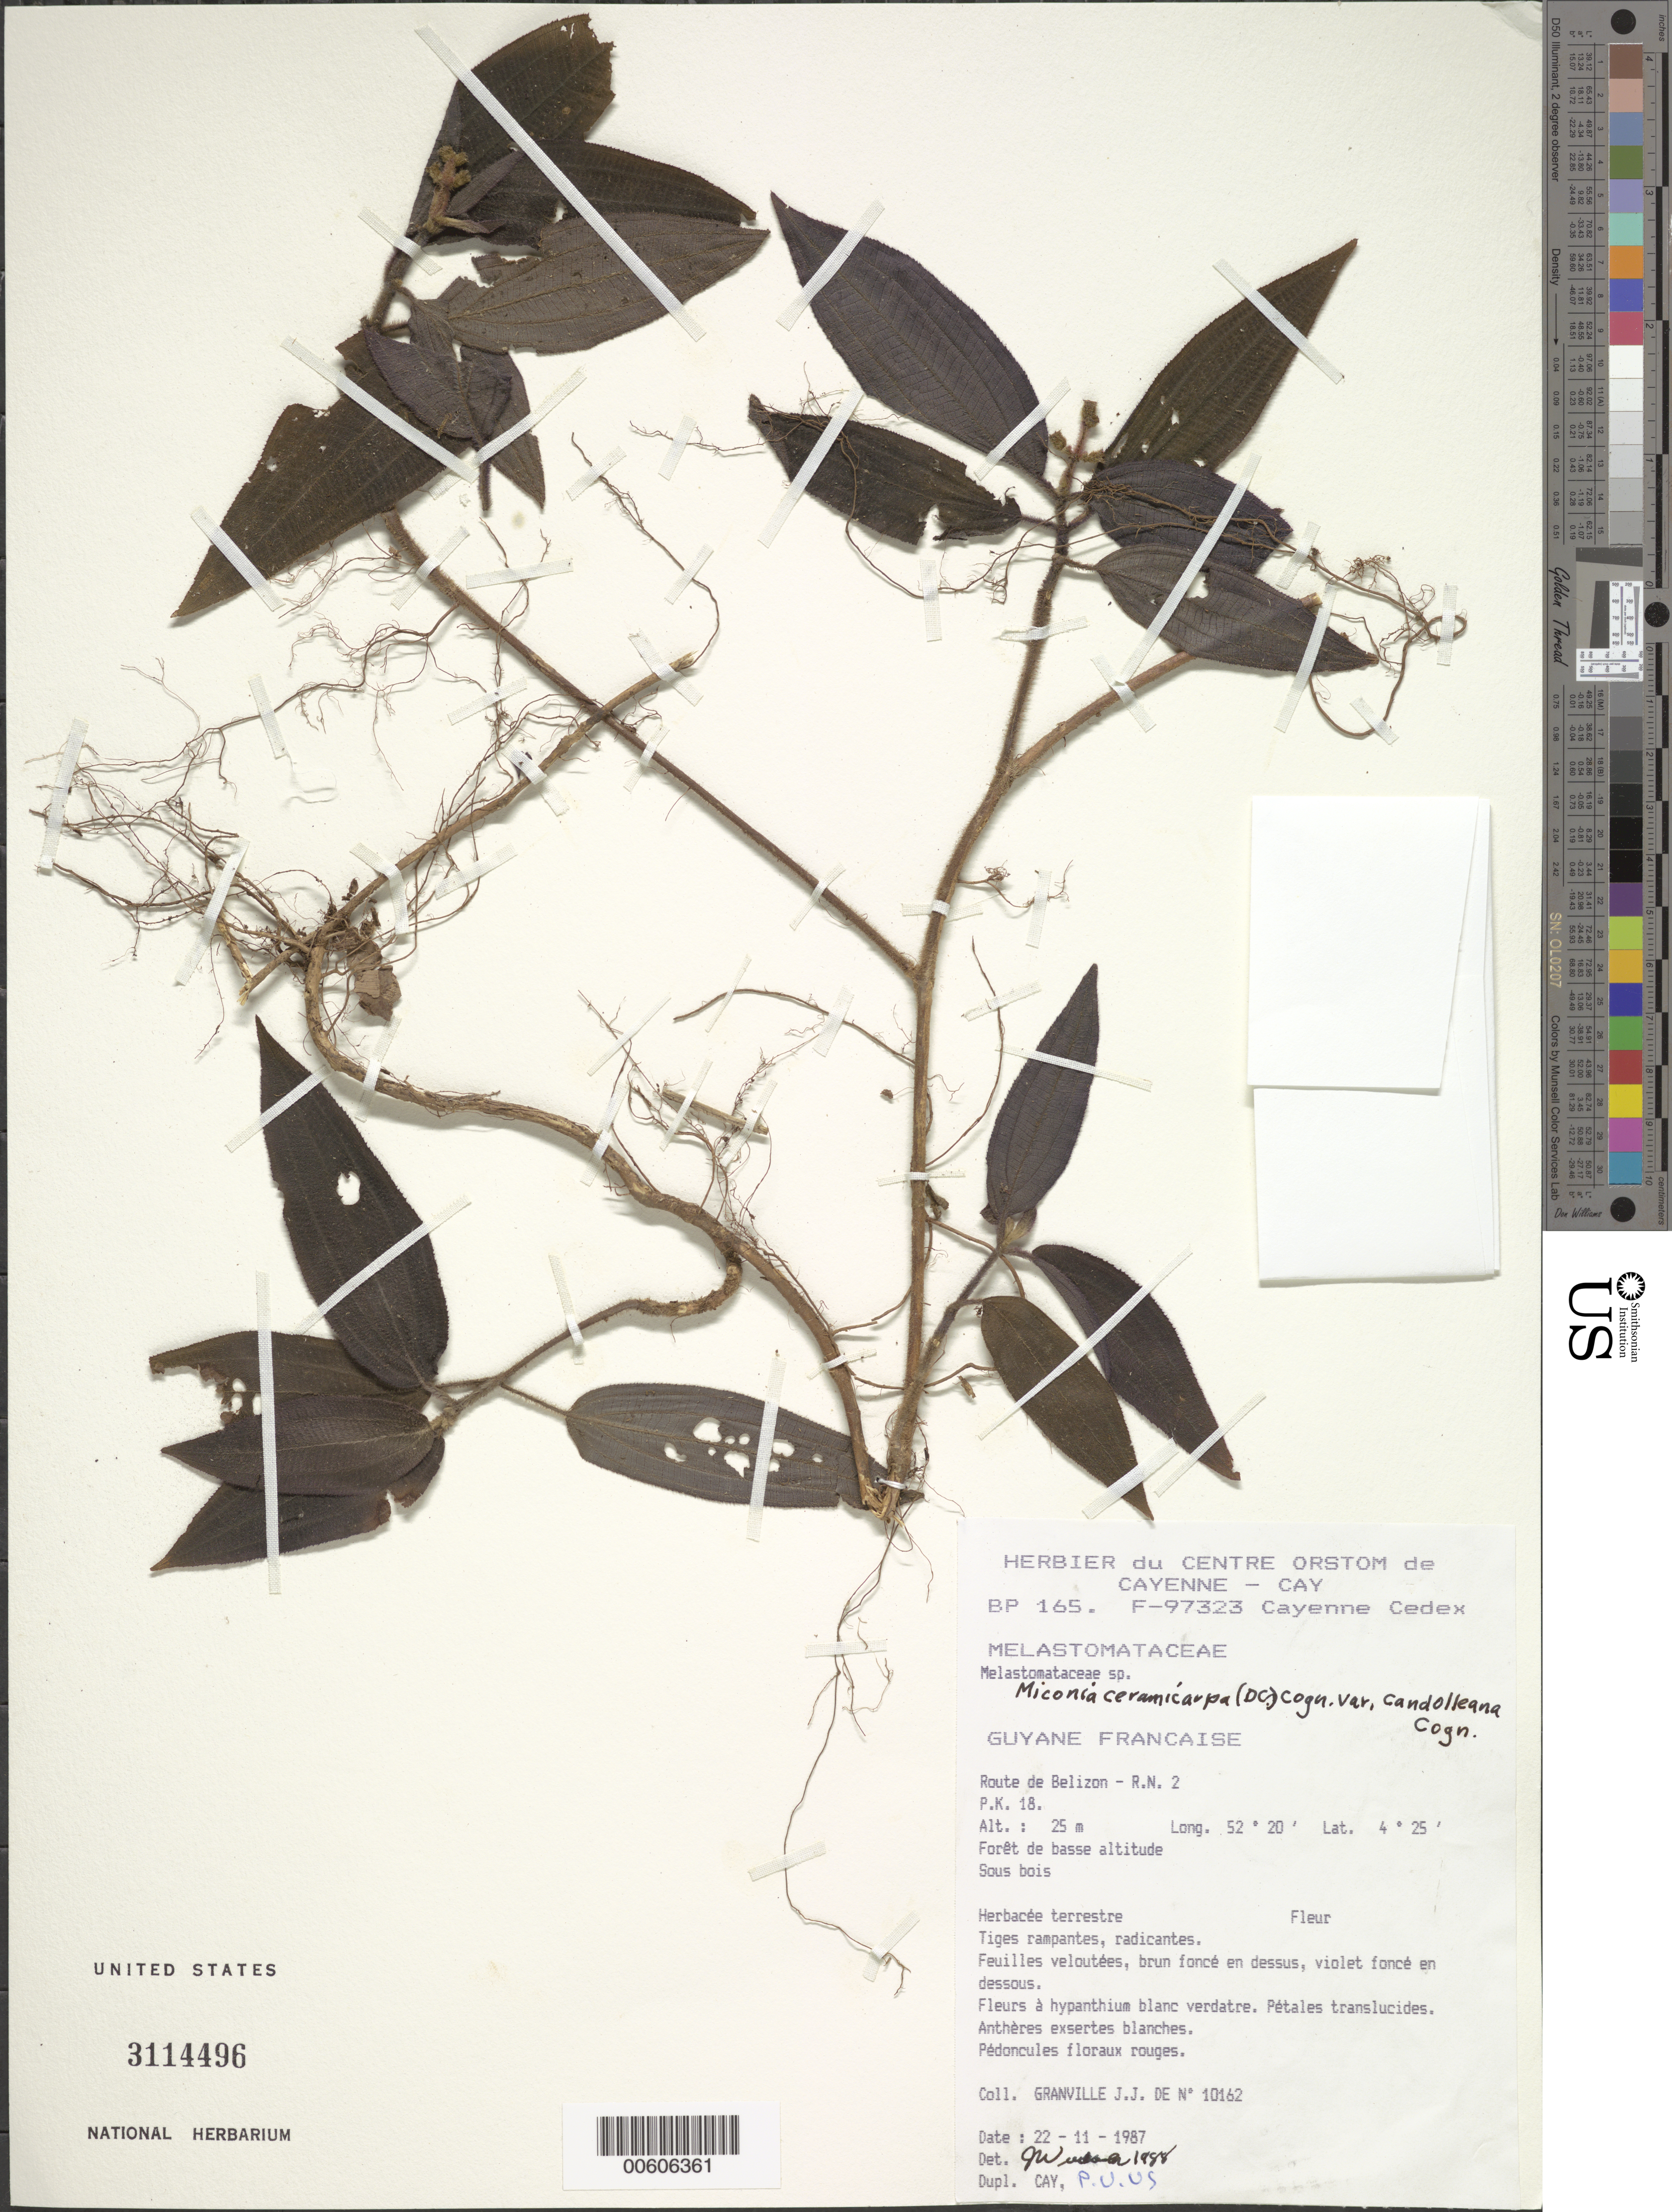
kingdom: Plantae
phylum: Tracheophyta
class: Magnoliopsida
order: Myrtales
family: Melastomataceae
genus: Miconia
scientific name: Miconia ceramicarpa var. candolleana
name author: Cogn.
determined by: Wurdack, John J., (US), US (UNITED STATES)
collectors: J.-J. de Granville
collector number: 10162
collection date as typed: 22-Nov-87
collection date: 1987-11-22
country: French Guiana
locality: Route de Bélizon, R.N. 2, PK 18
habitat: Foret de basse altitude. Sous bois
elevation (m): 25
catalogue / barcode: US 3114496